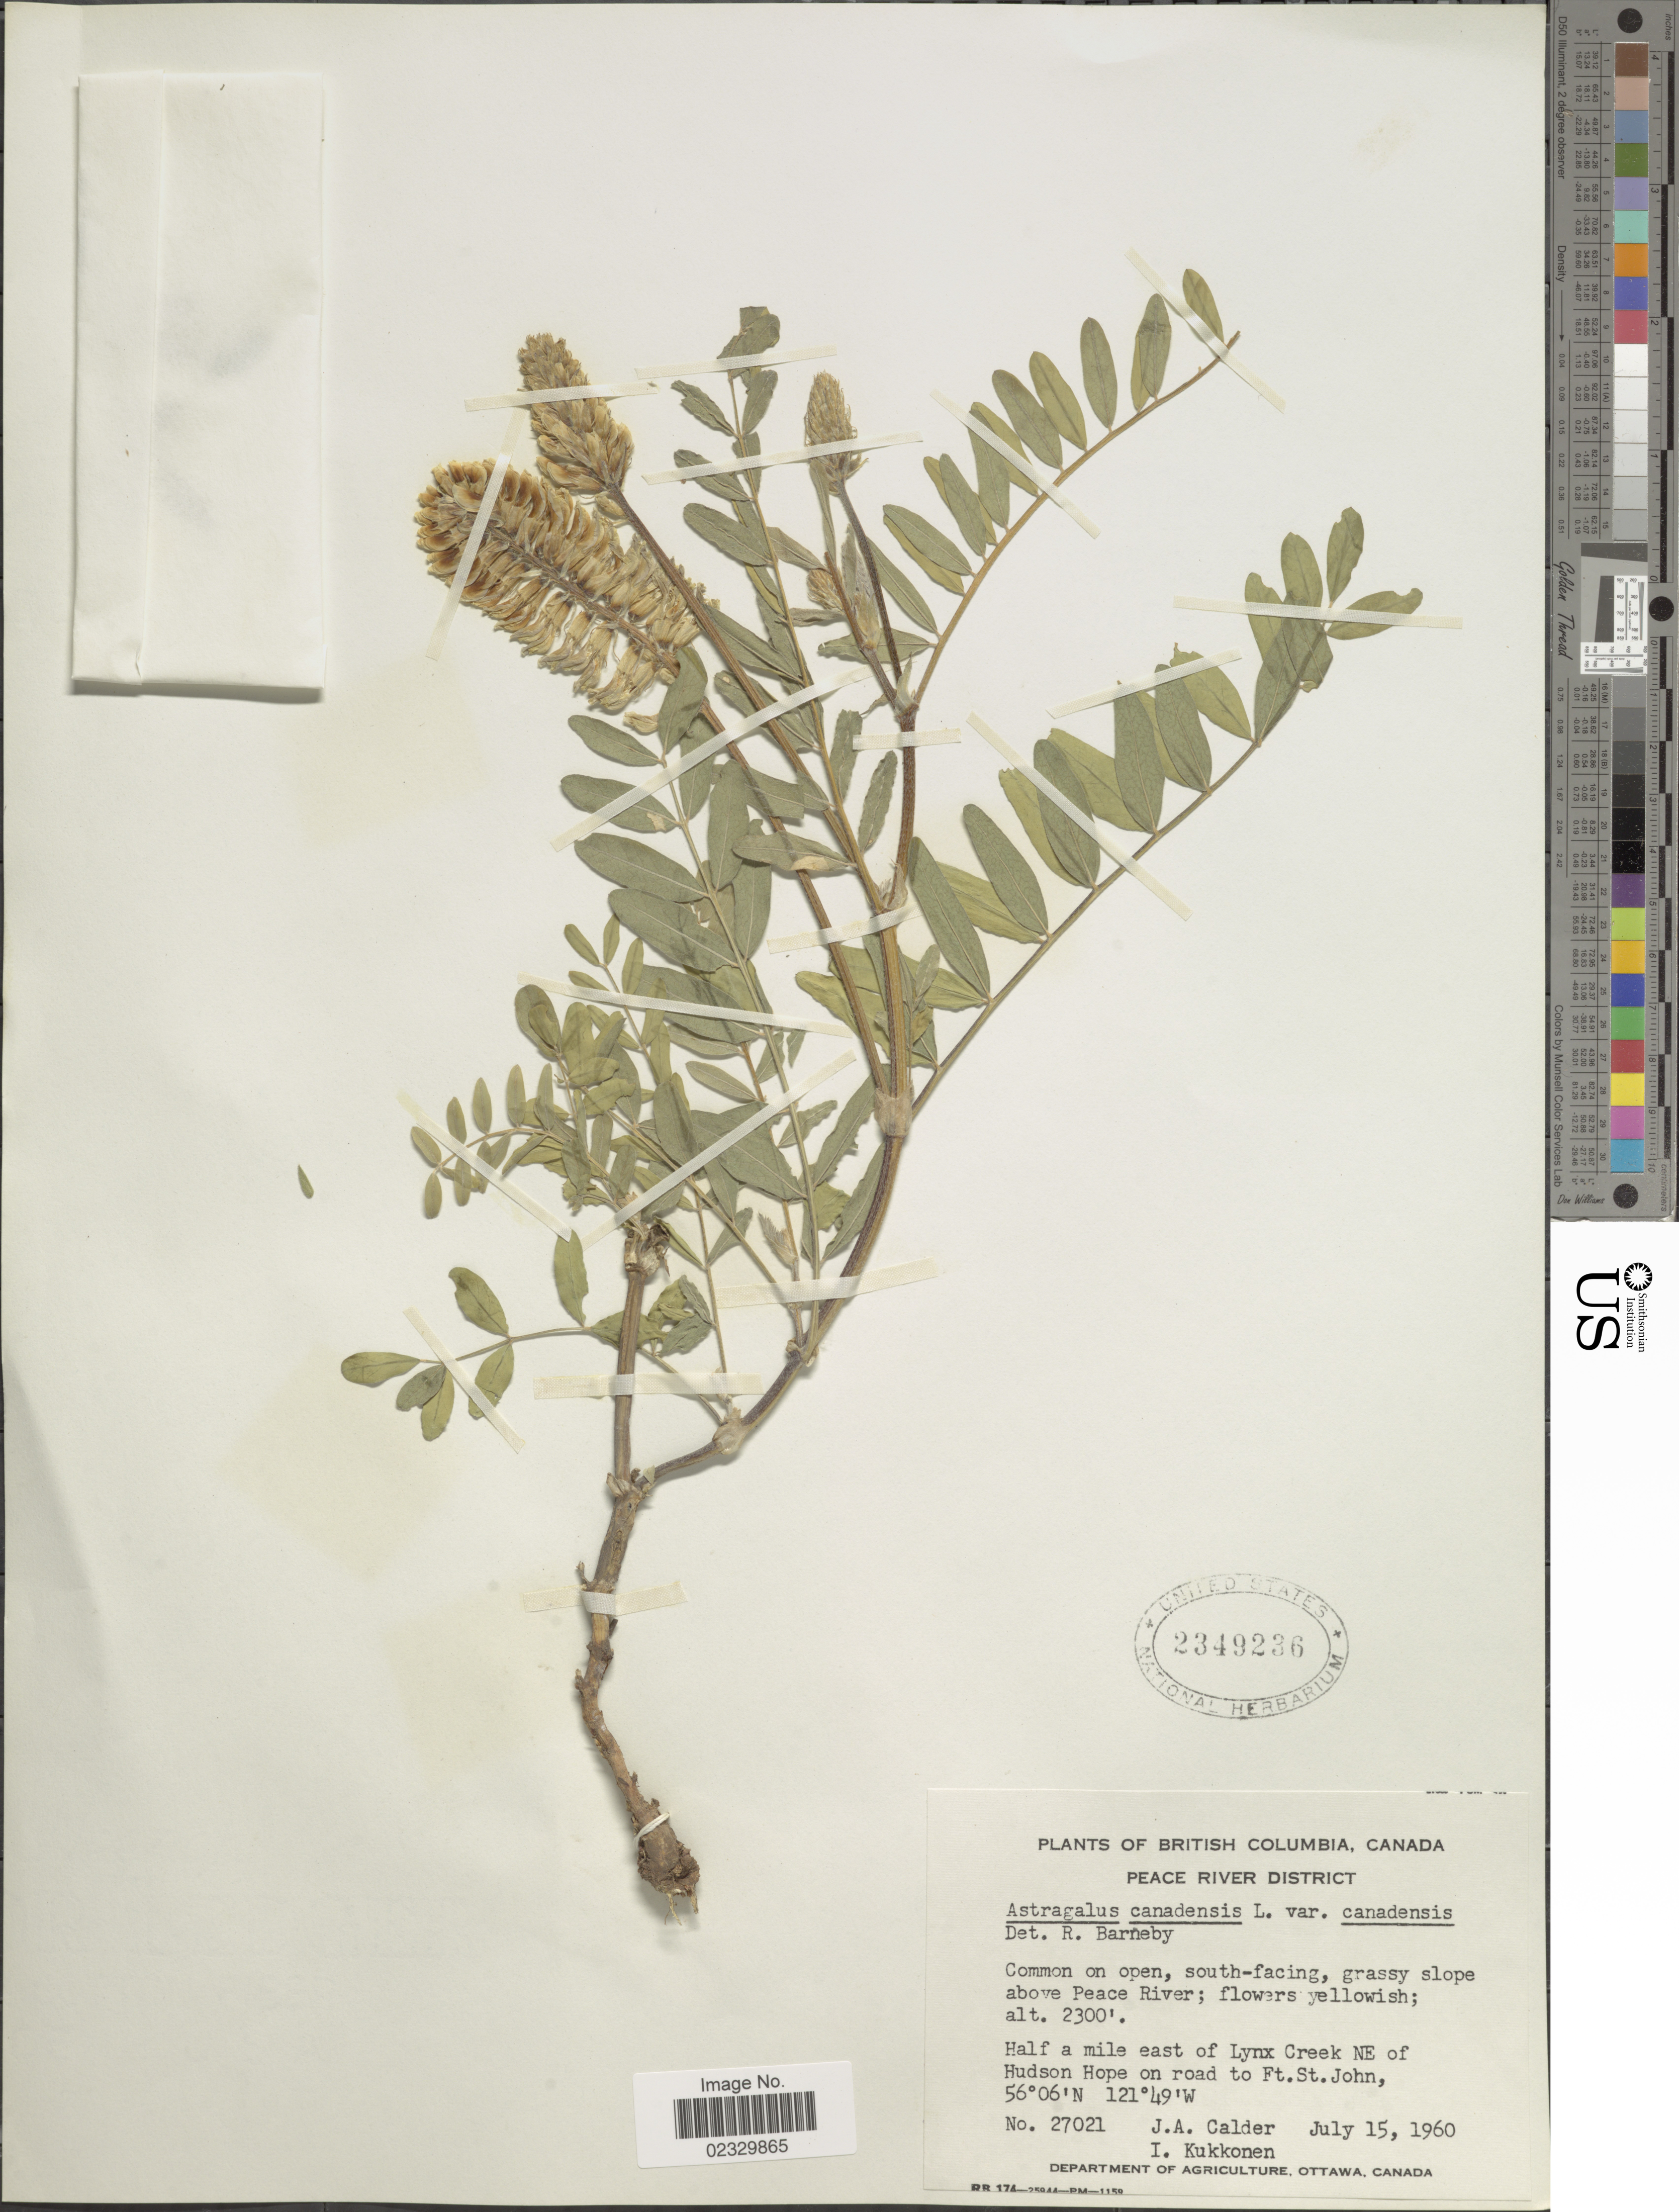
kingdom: Plantae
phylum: Tracheophyta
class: Magnoliopsida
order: Fabales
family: Fabaceae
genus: Astragalus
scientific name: Astragalus canadensis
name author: L.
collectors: J. A. Calder & I. Kukkonen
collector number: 27021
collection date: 1960-07-15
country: Canada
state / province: British Columbia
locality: Half a mile east of Lynx Creek NE of Hudson Hope on road to Ft. St. John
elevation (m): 701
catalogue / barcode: US 2349236